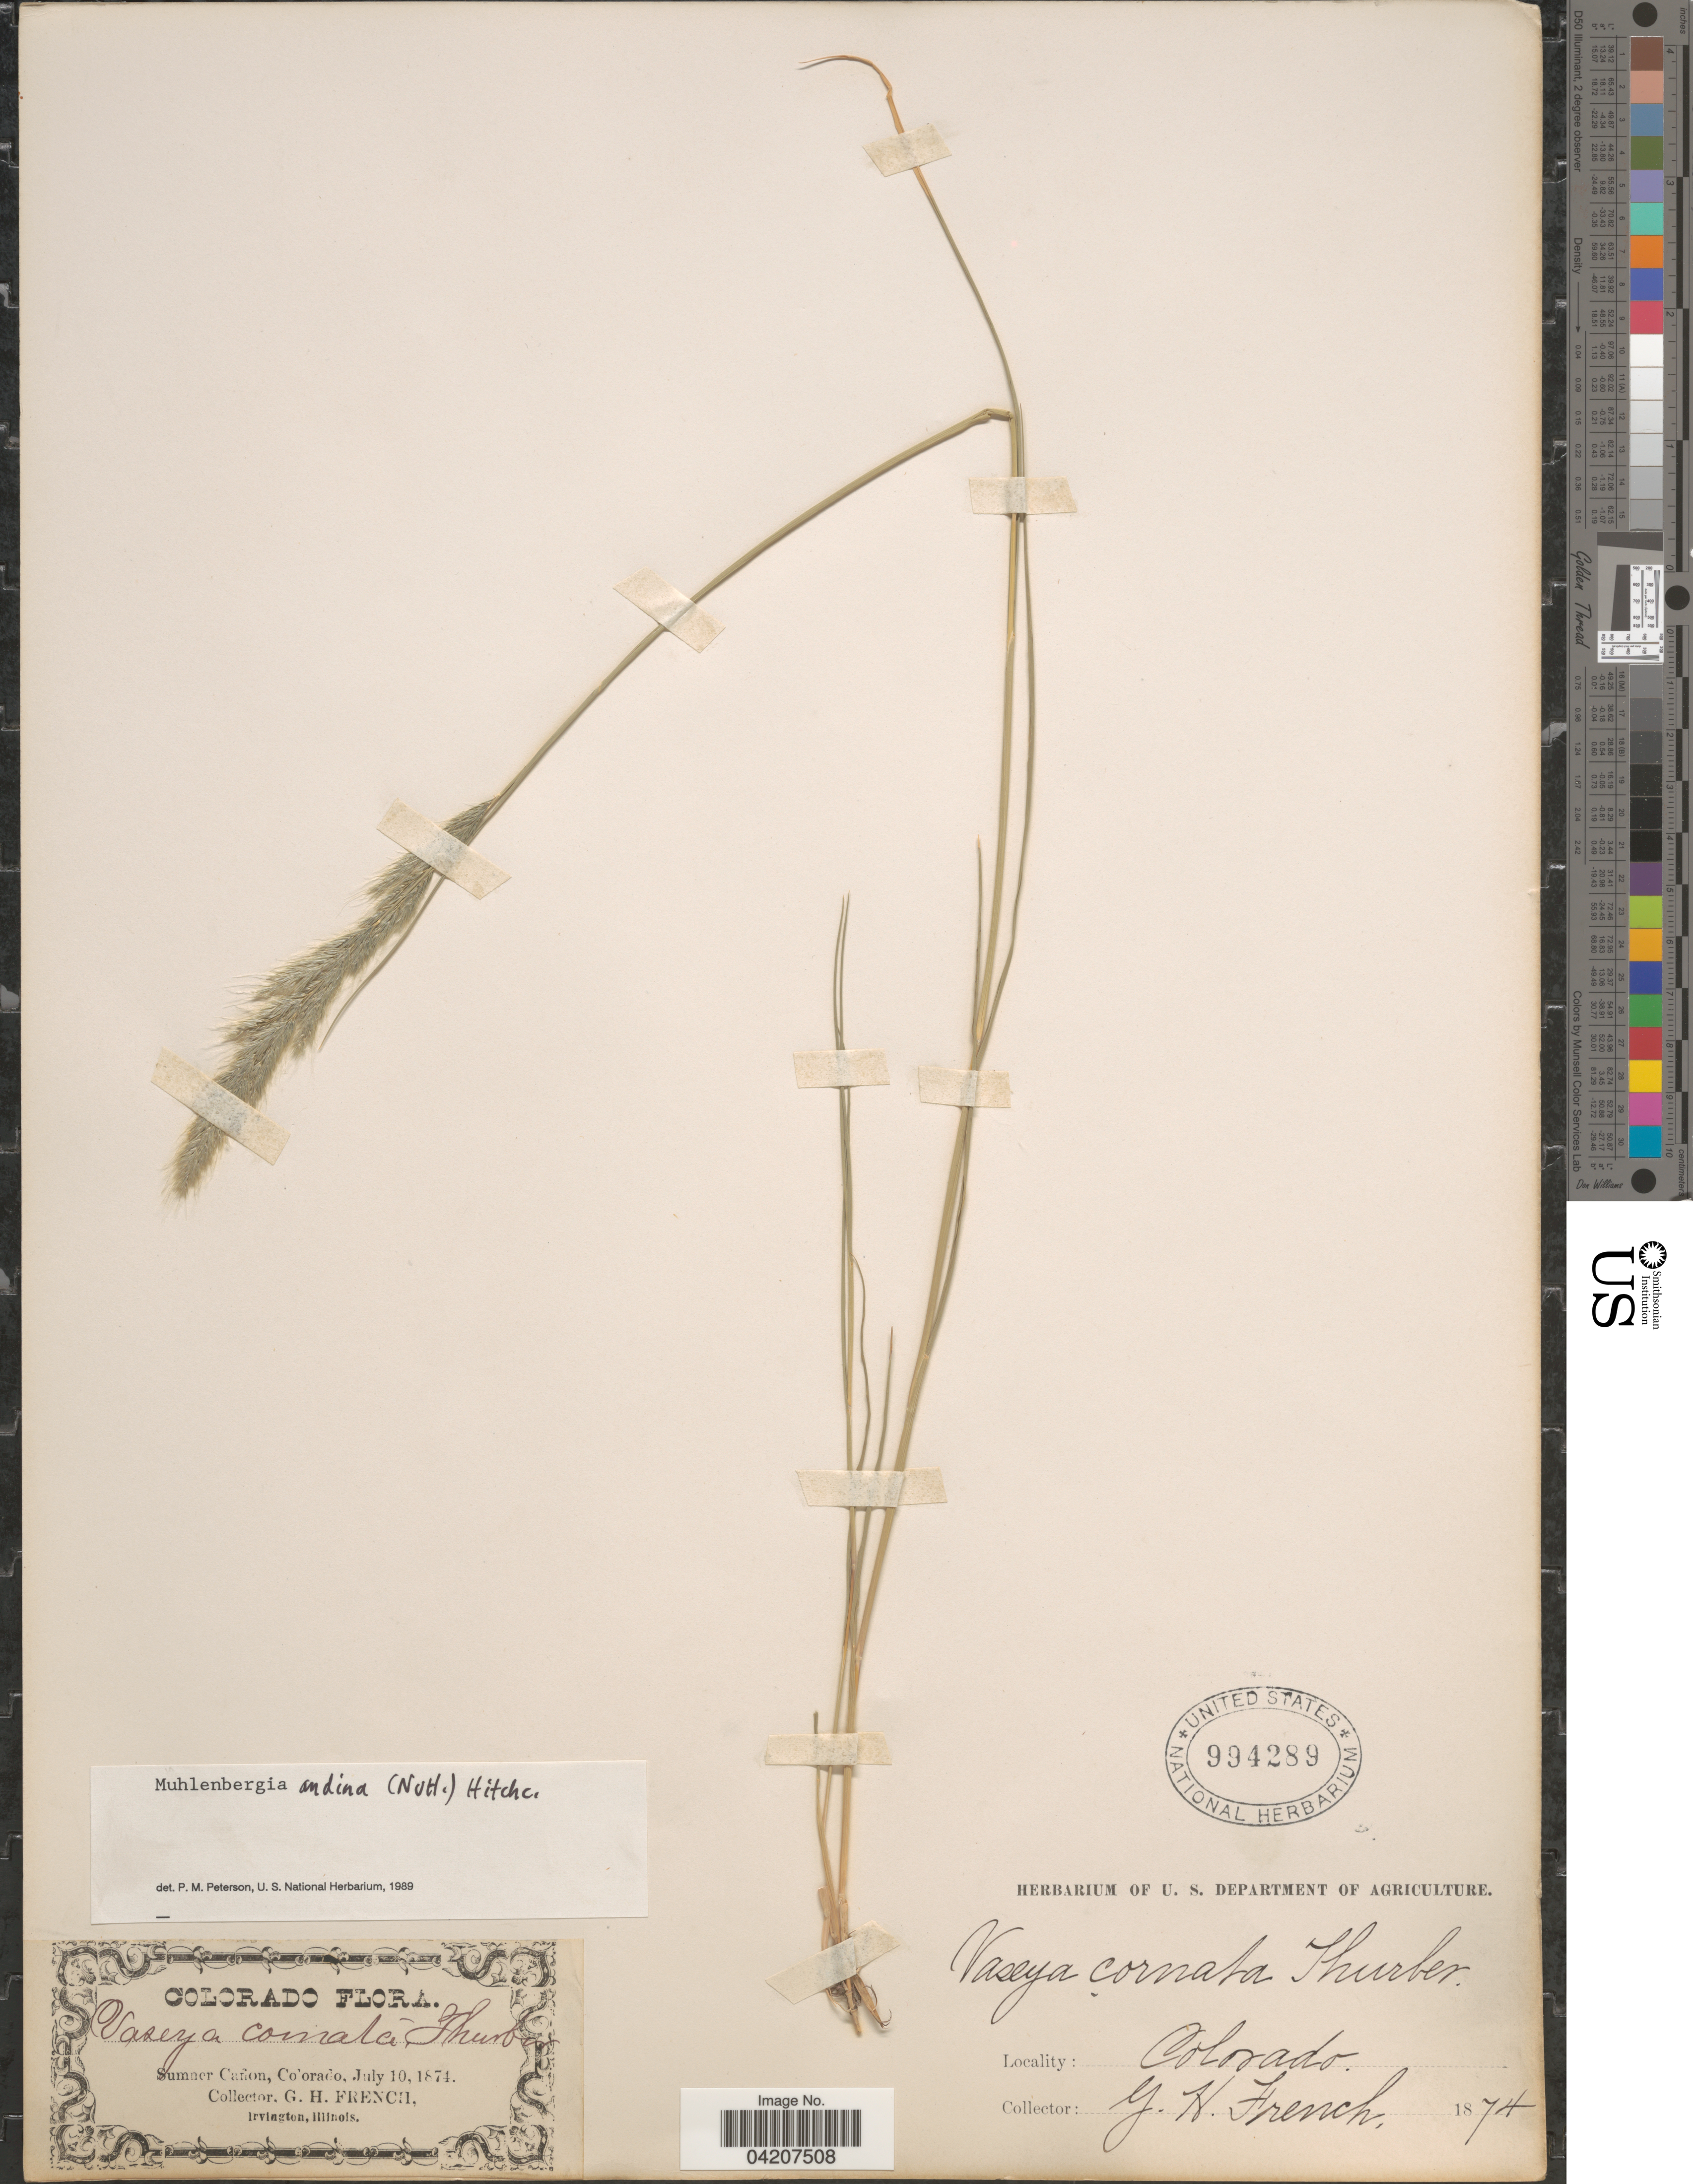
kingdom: Plantae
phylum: Tracheophyta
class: Liliopsida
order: Poales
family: Poaceae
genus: Muhlenbergia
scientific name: Muhlenbergia andina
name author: (Nutt.) Hitchc.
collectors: G. H. French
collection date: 1874-07-10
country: United States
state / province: Colorado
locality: Summer Cañon.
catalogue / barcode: US 994289